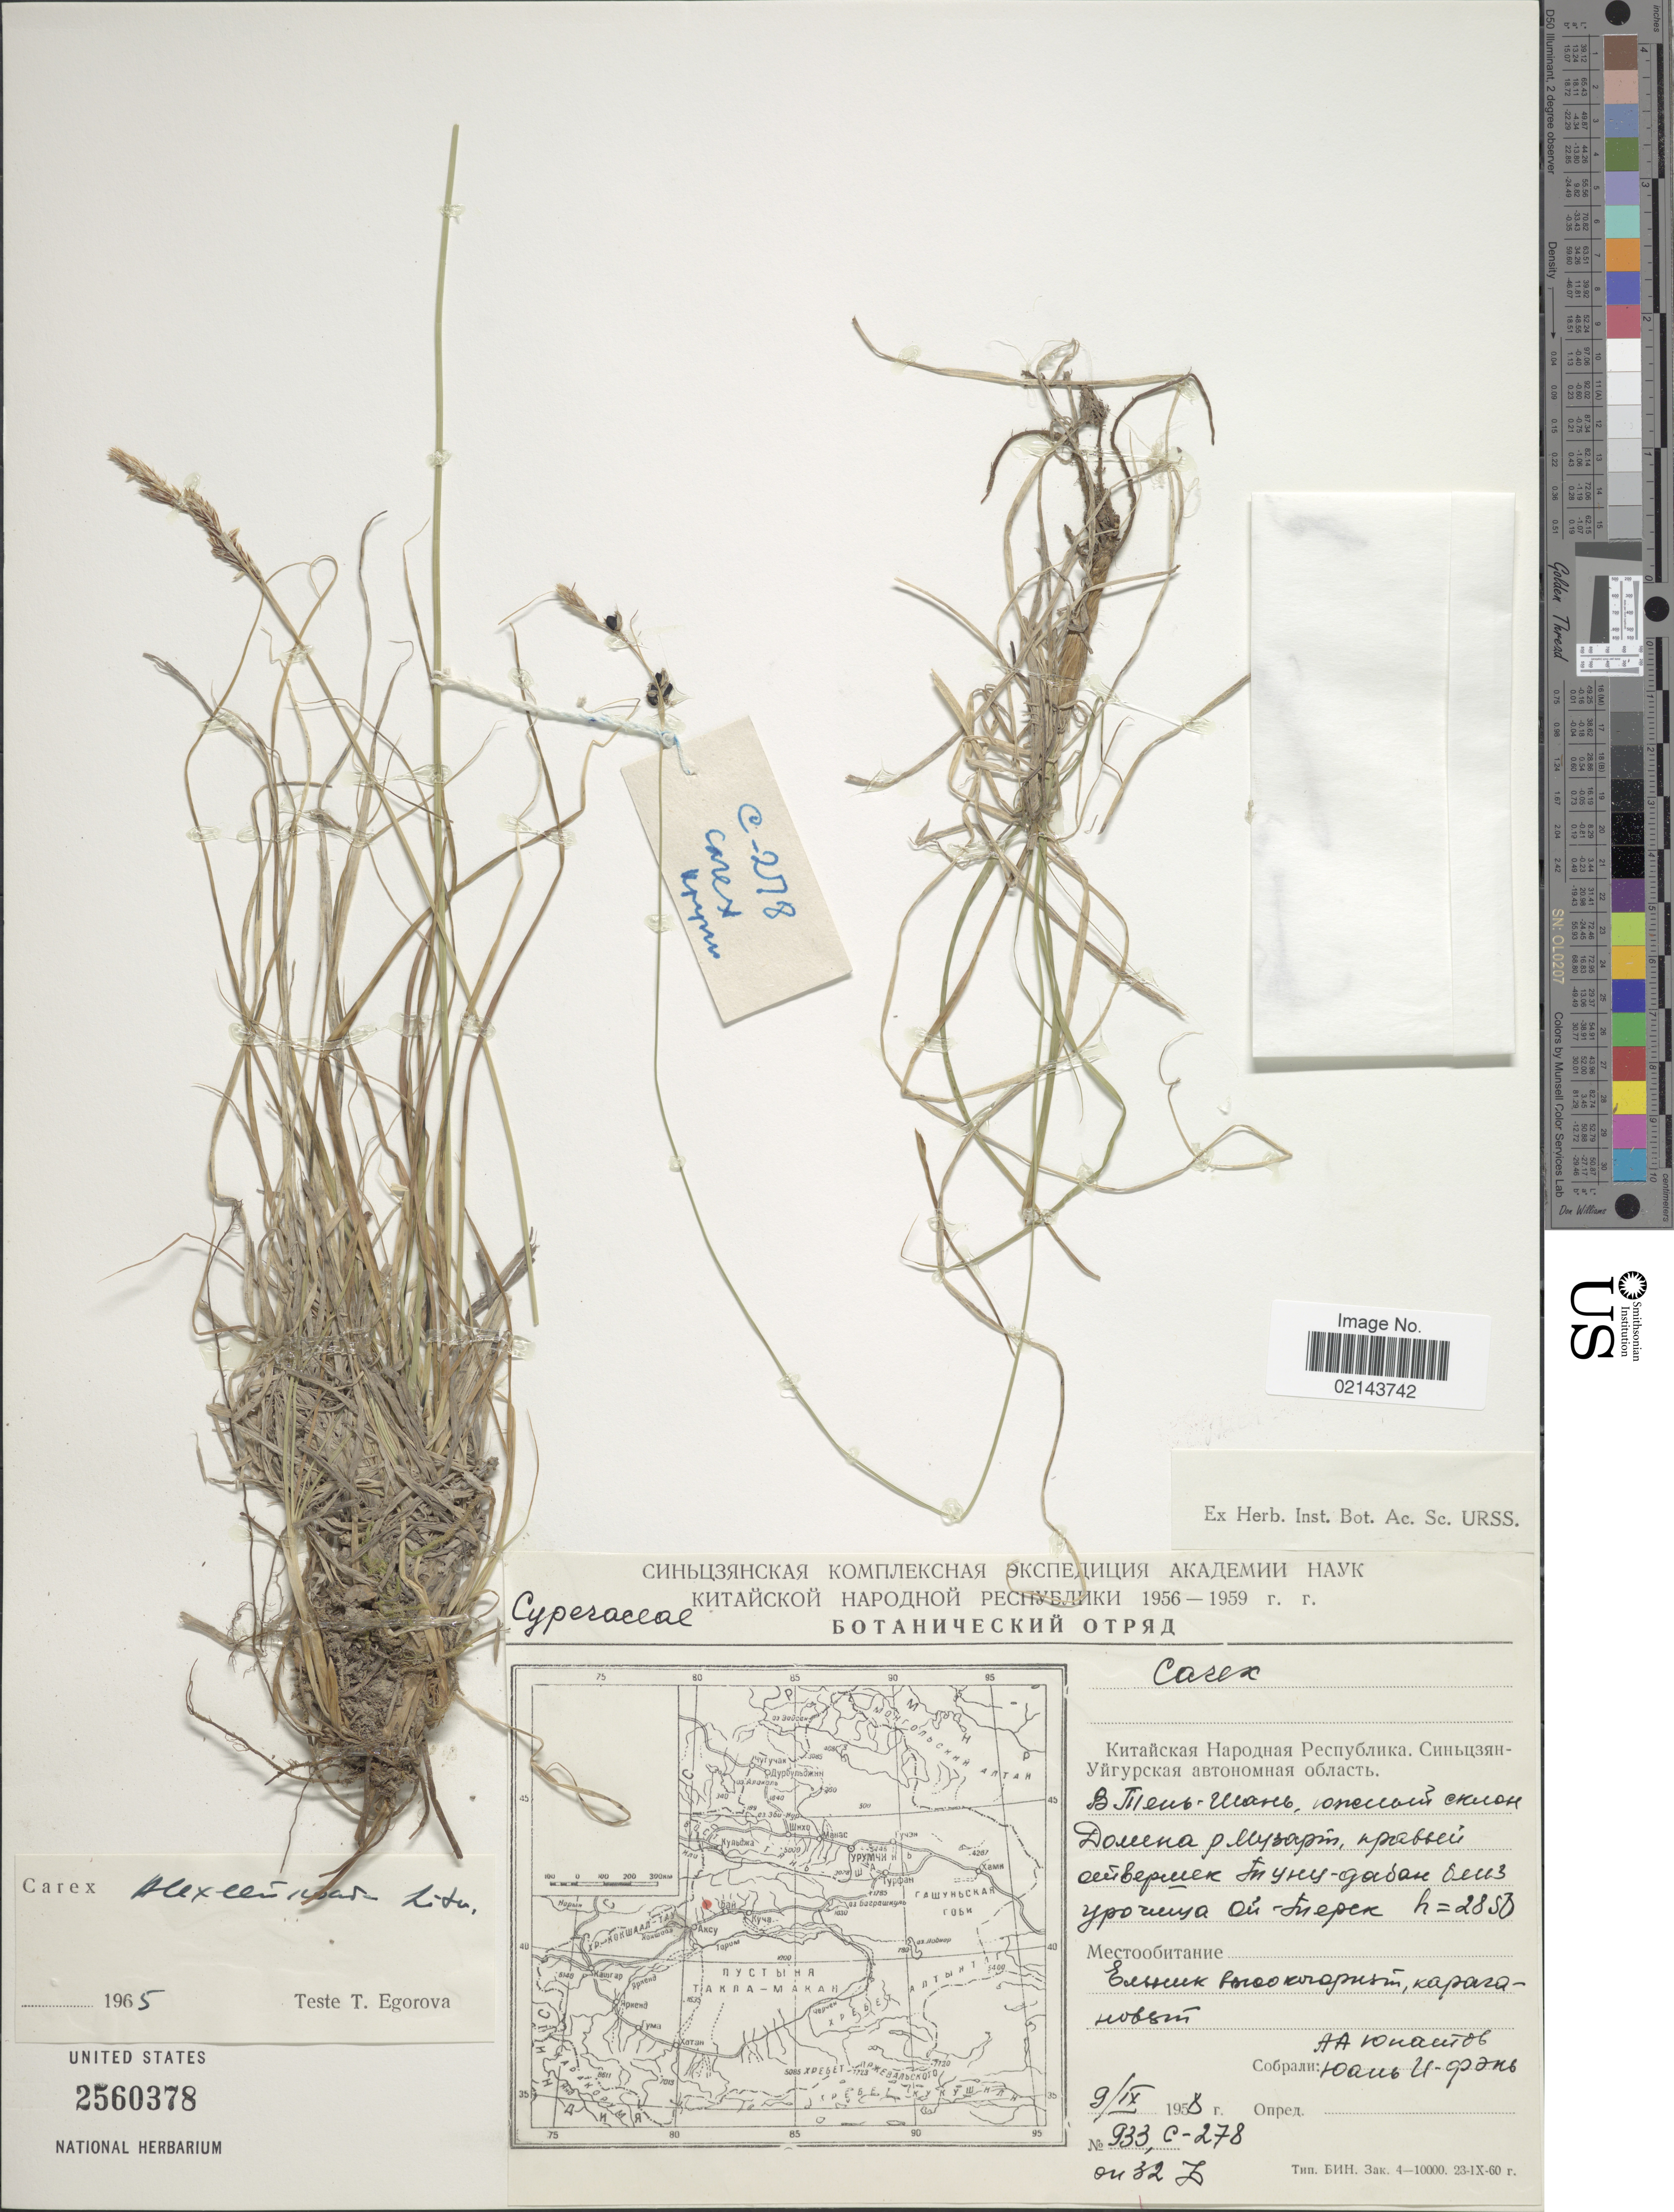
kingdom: Plantae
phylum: Tracheophyta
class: Liliopsida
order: Poales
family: Cyperaceae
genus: Carex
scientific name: Carex alexeenkoana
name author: Litv.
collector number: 933/C-278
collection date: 1958-09-09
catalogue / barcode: US 2560378